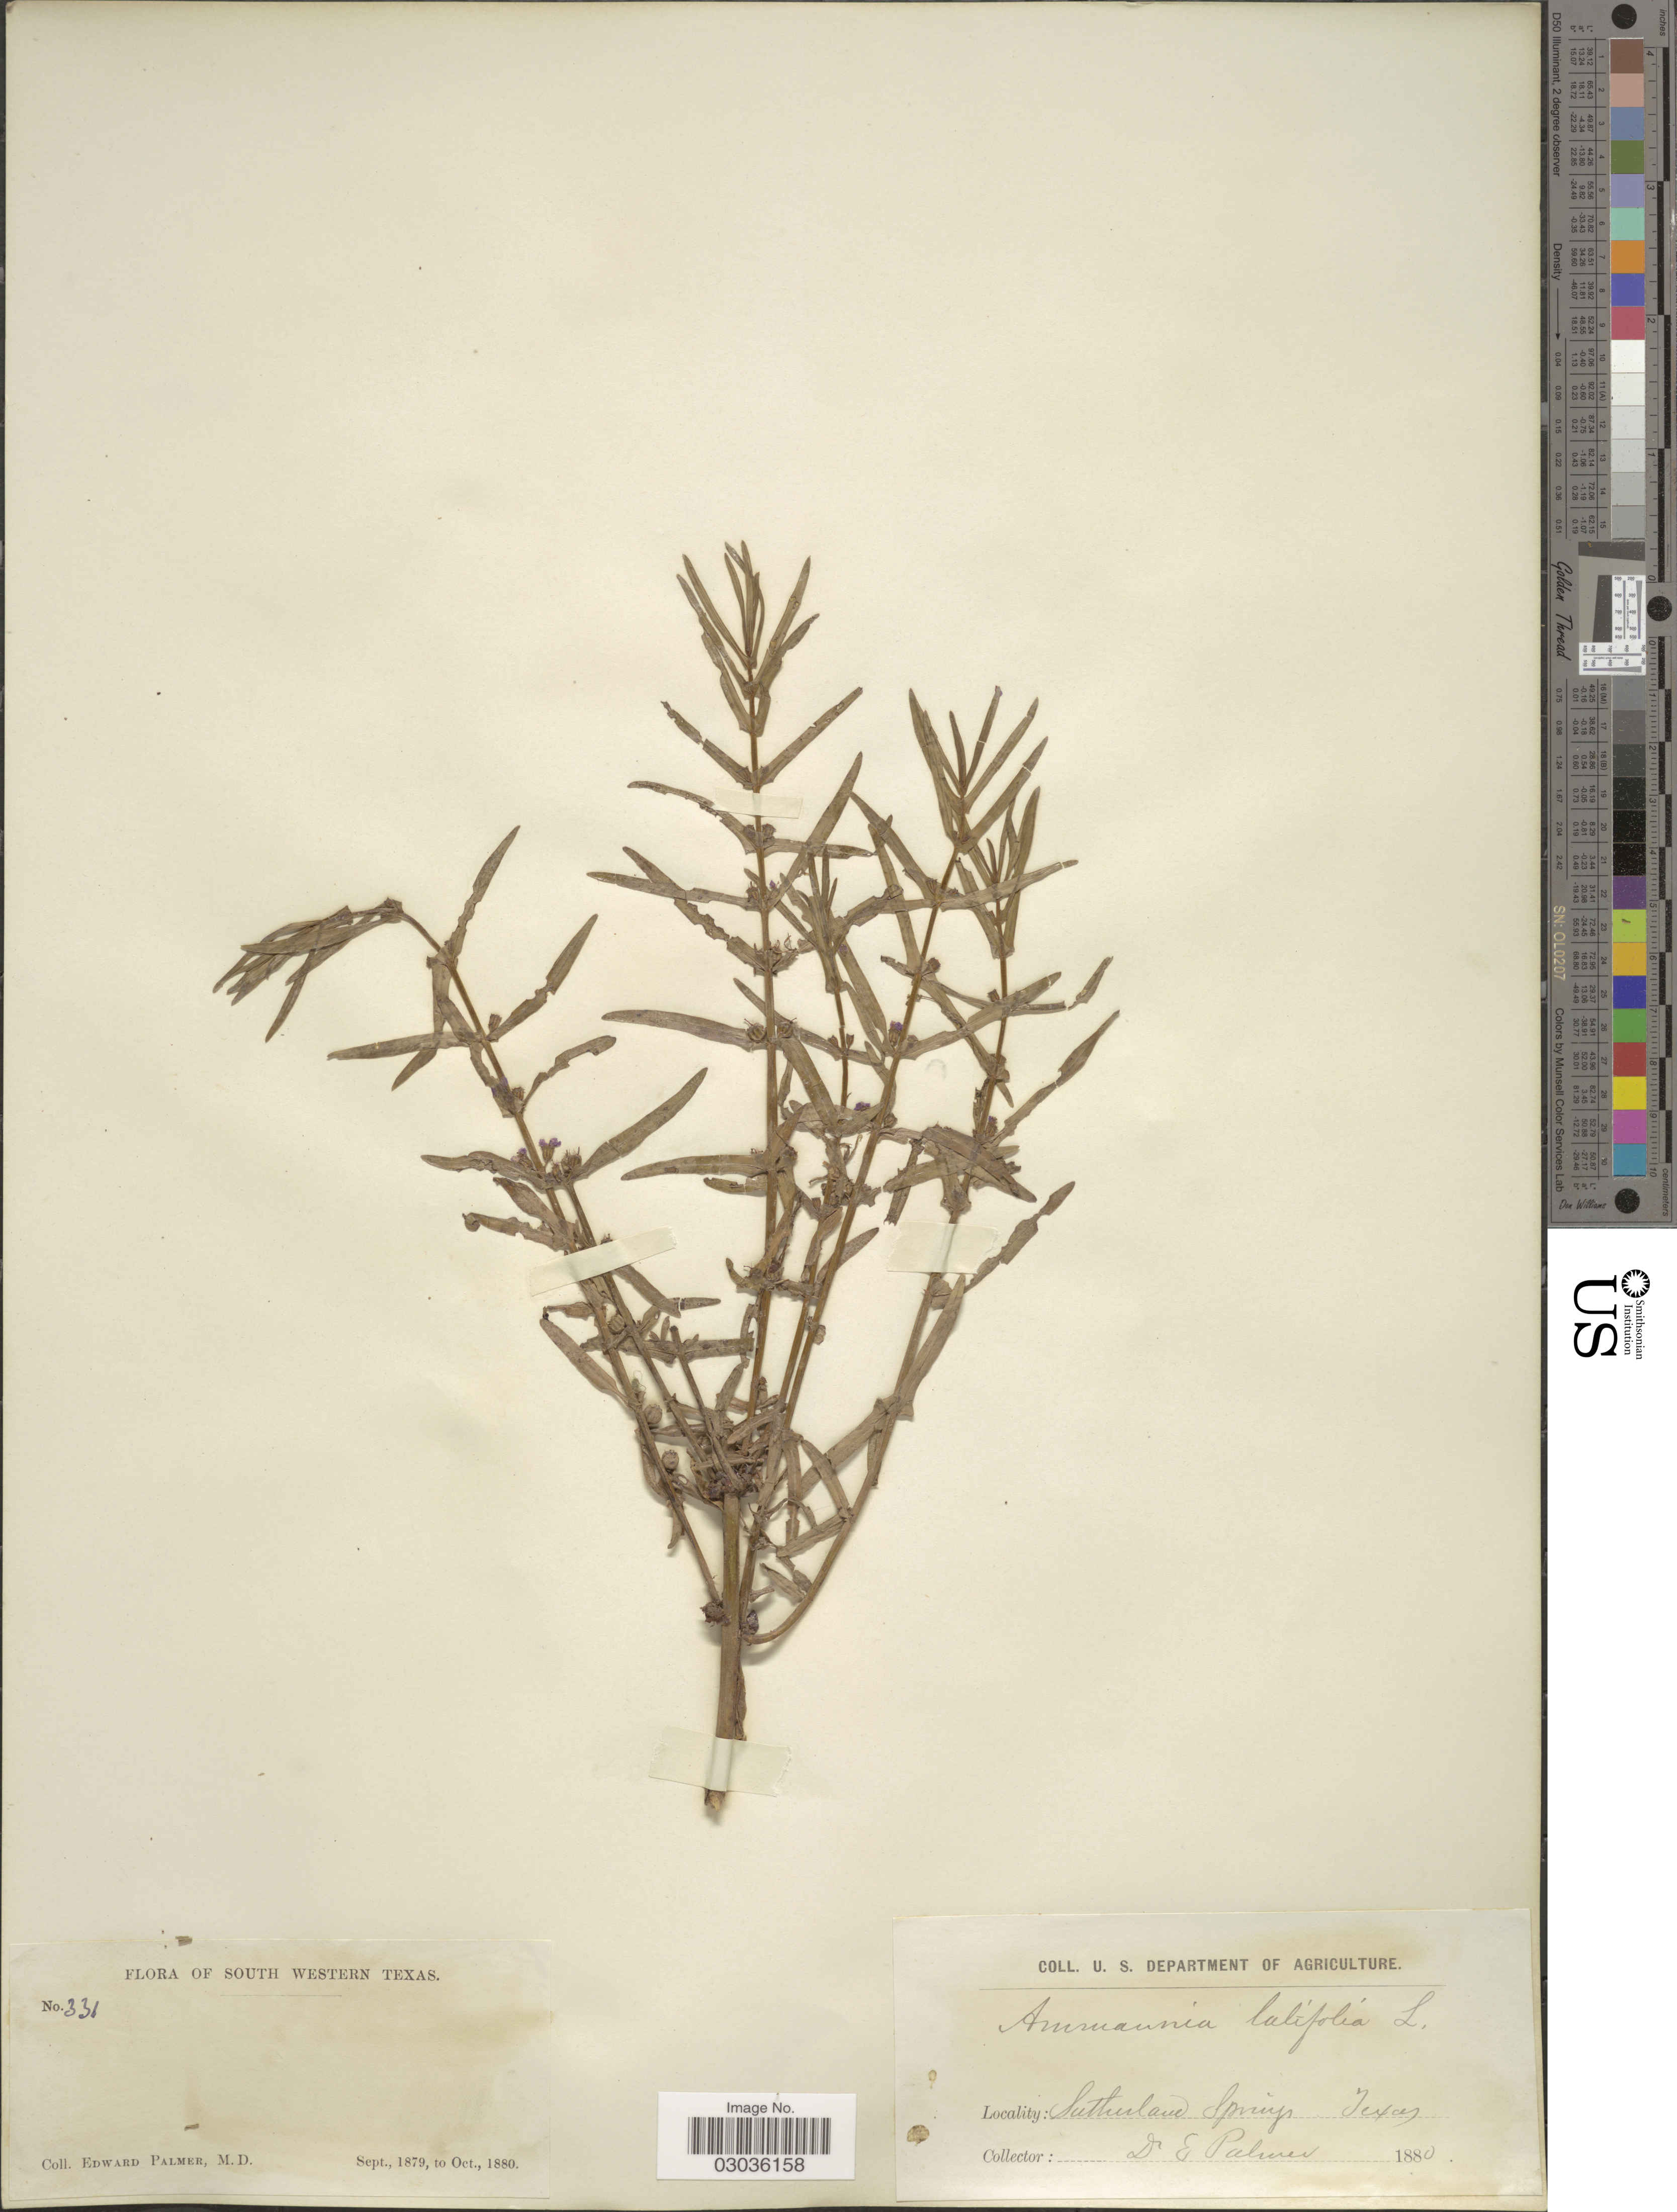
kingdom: Plantae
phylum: Tracheophyta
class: Magnoliopsida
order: Myrtales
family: Lythraceae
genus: Ammannia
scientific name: Ammannia coccinea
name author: Rottb.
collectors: E. Palmer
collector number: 331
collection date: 1879-09/1880-10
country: United States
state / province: Texas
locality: South Western Texas, Sutherland Springs.